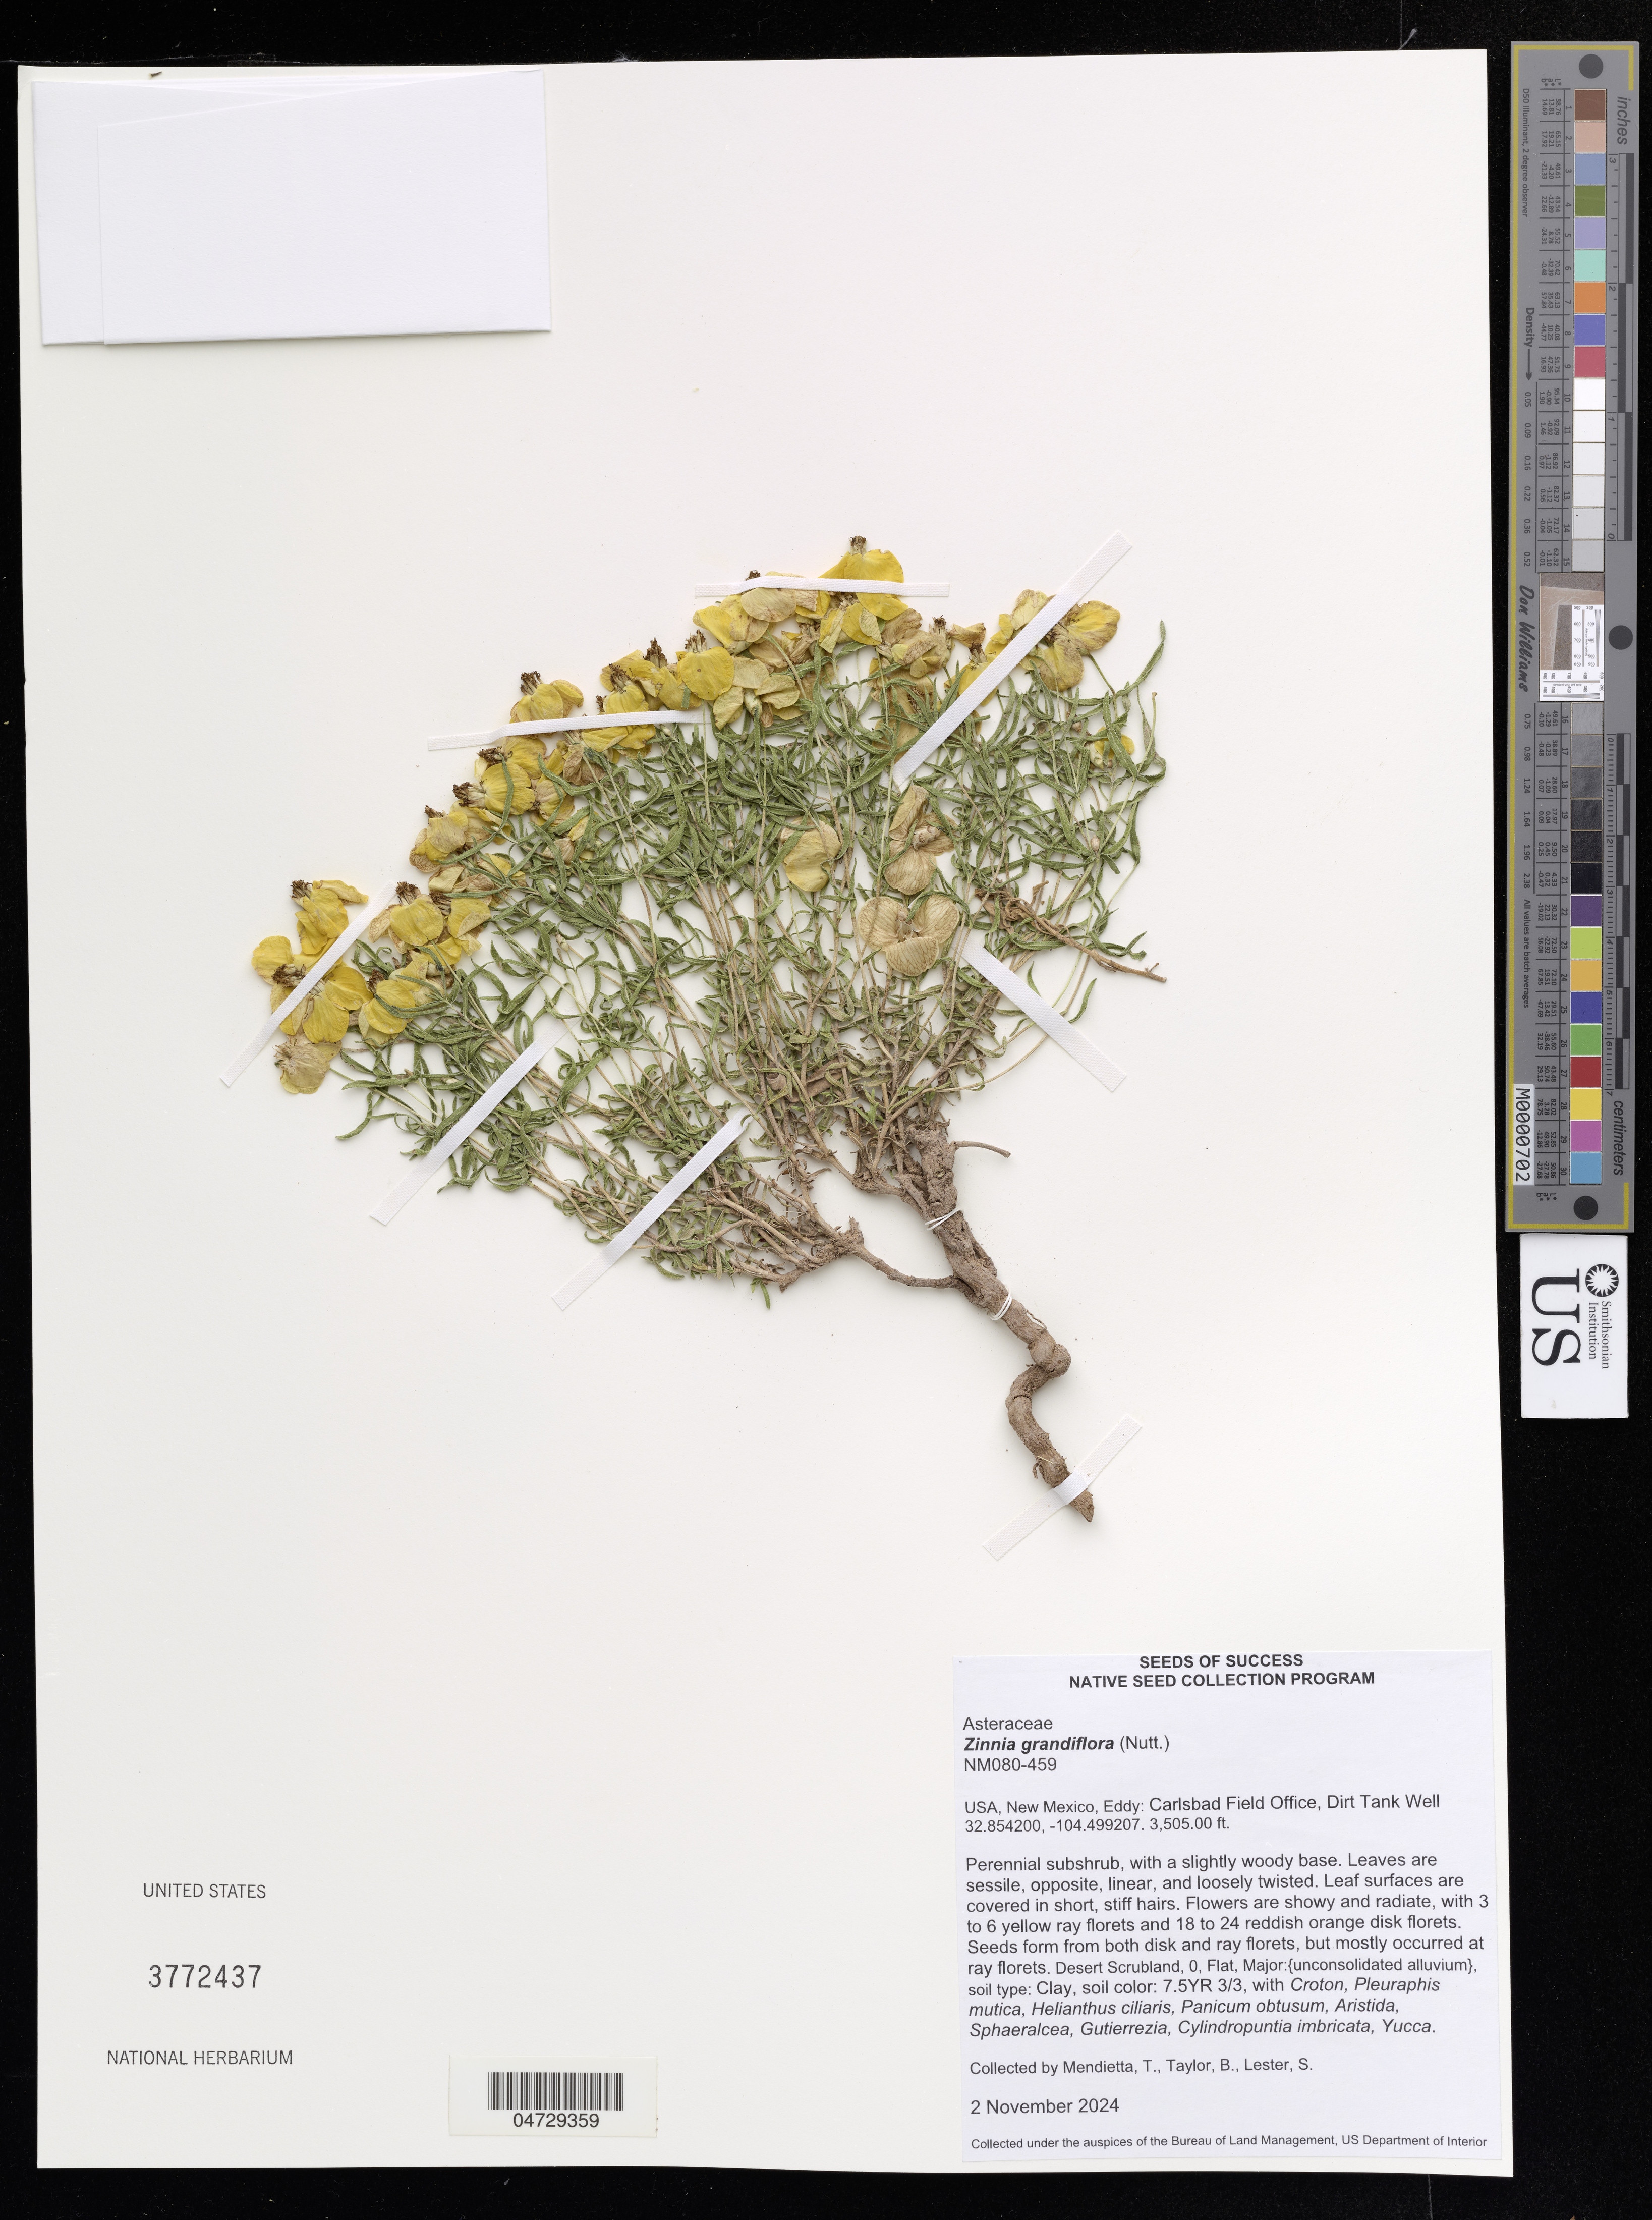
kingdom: Plantae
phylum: Tracheophyta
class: Magnoliopsida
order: Asterales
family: Asteraceae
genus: Zinnia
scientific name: Zinnia grandiflora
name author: Nutt.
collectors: T. Mendietta, B. Taylor & S. Lester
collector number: NM808-459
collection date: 2024-11-02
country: United States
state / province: New Mexico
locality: Eddy: Carlsbad Field Office, Dirt Tank Well.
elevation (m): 1068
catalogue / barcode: US 3772437